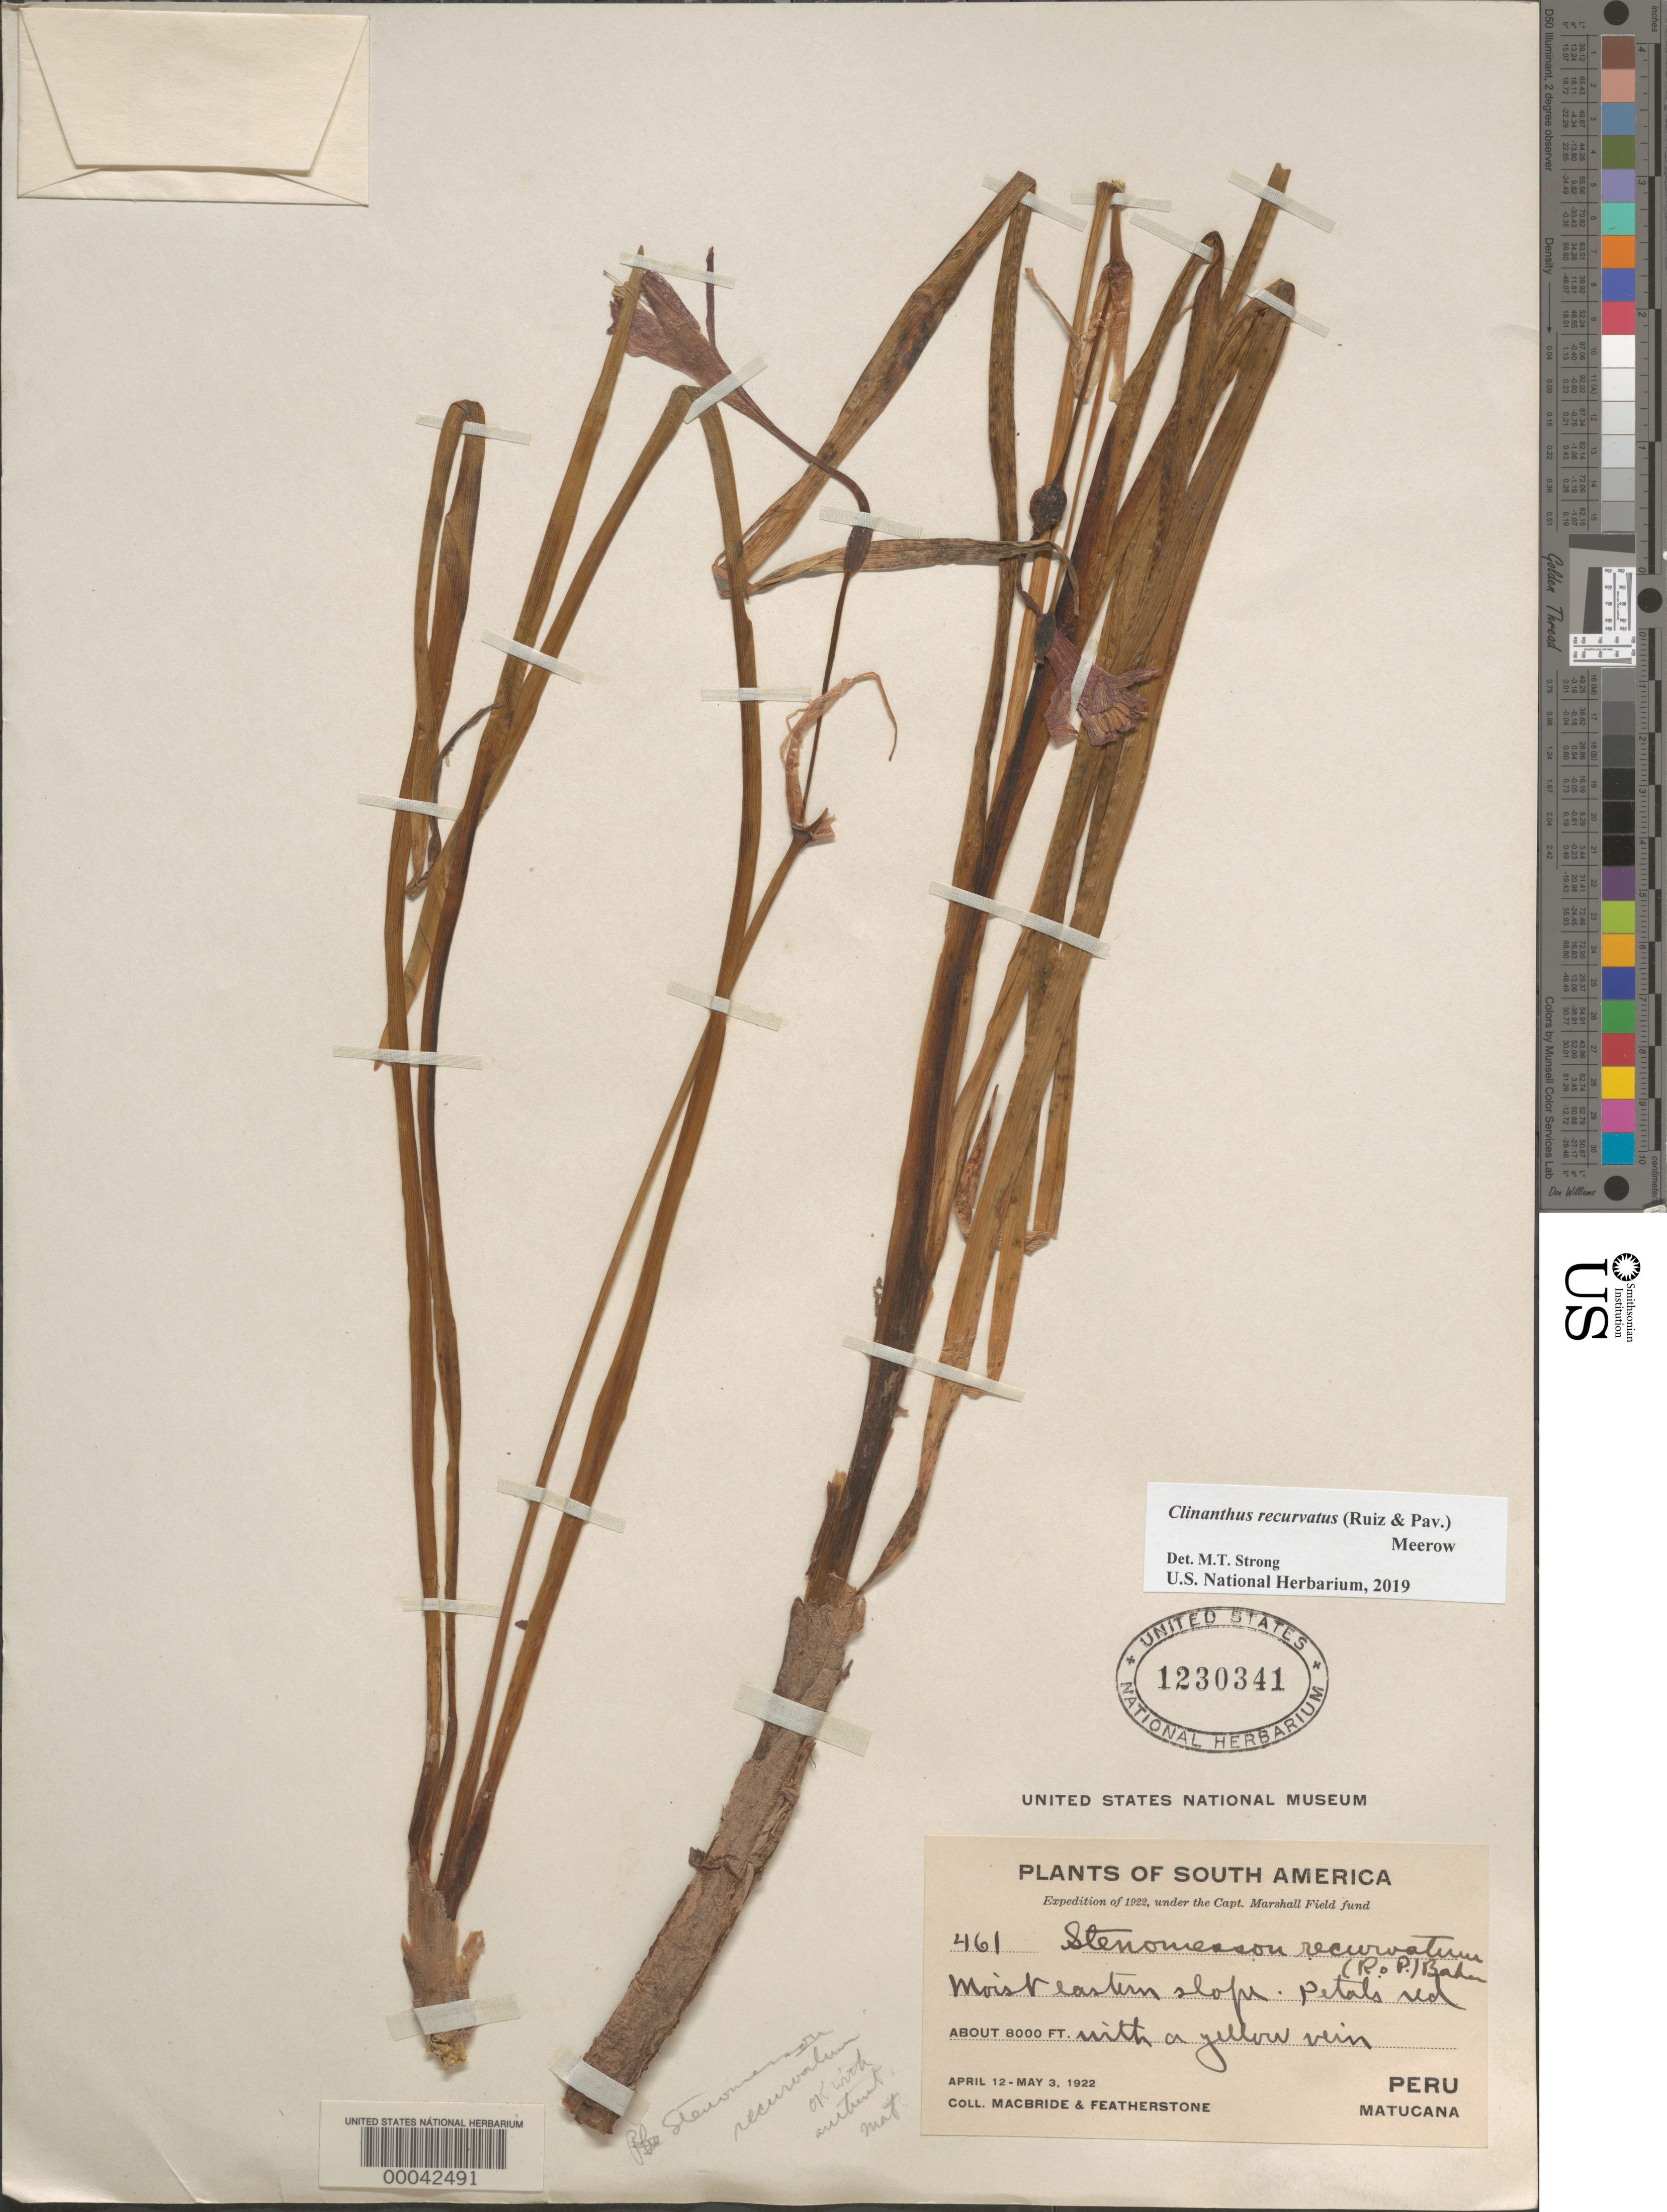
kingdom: Plantae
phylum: Tracheophyta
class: Liliopsida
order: Asparagales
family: Amaryllidaceae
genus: Clinanthus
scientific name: Clinanthus recurvatus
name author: (Ruiz & Pav.) Meerow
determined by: Strong, Mark T., (BOT), Smithsonian Institution - National Museum of Natural History (UNITED STATES)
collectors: J. F. Macbride & W. Featherstone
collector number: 461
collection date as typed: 12 Apr 1922 to 03 May 1922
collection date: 1922-04-12/1922-05-03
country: Peru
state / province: Lima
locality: Matucana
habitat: Moist eastern slope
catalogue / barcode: US 1230341